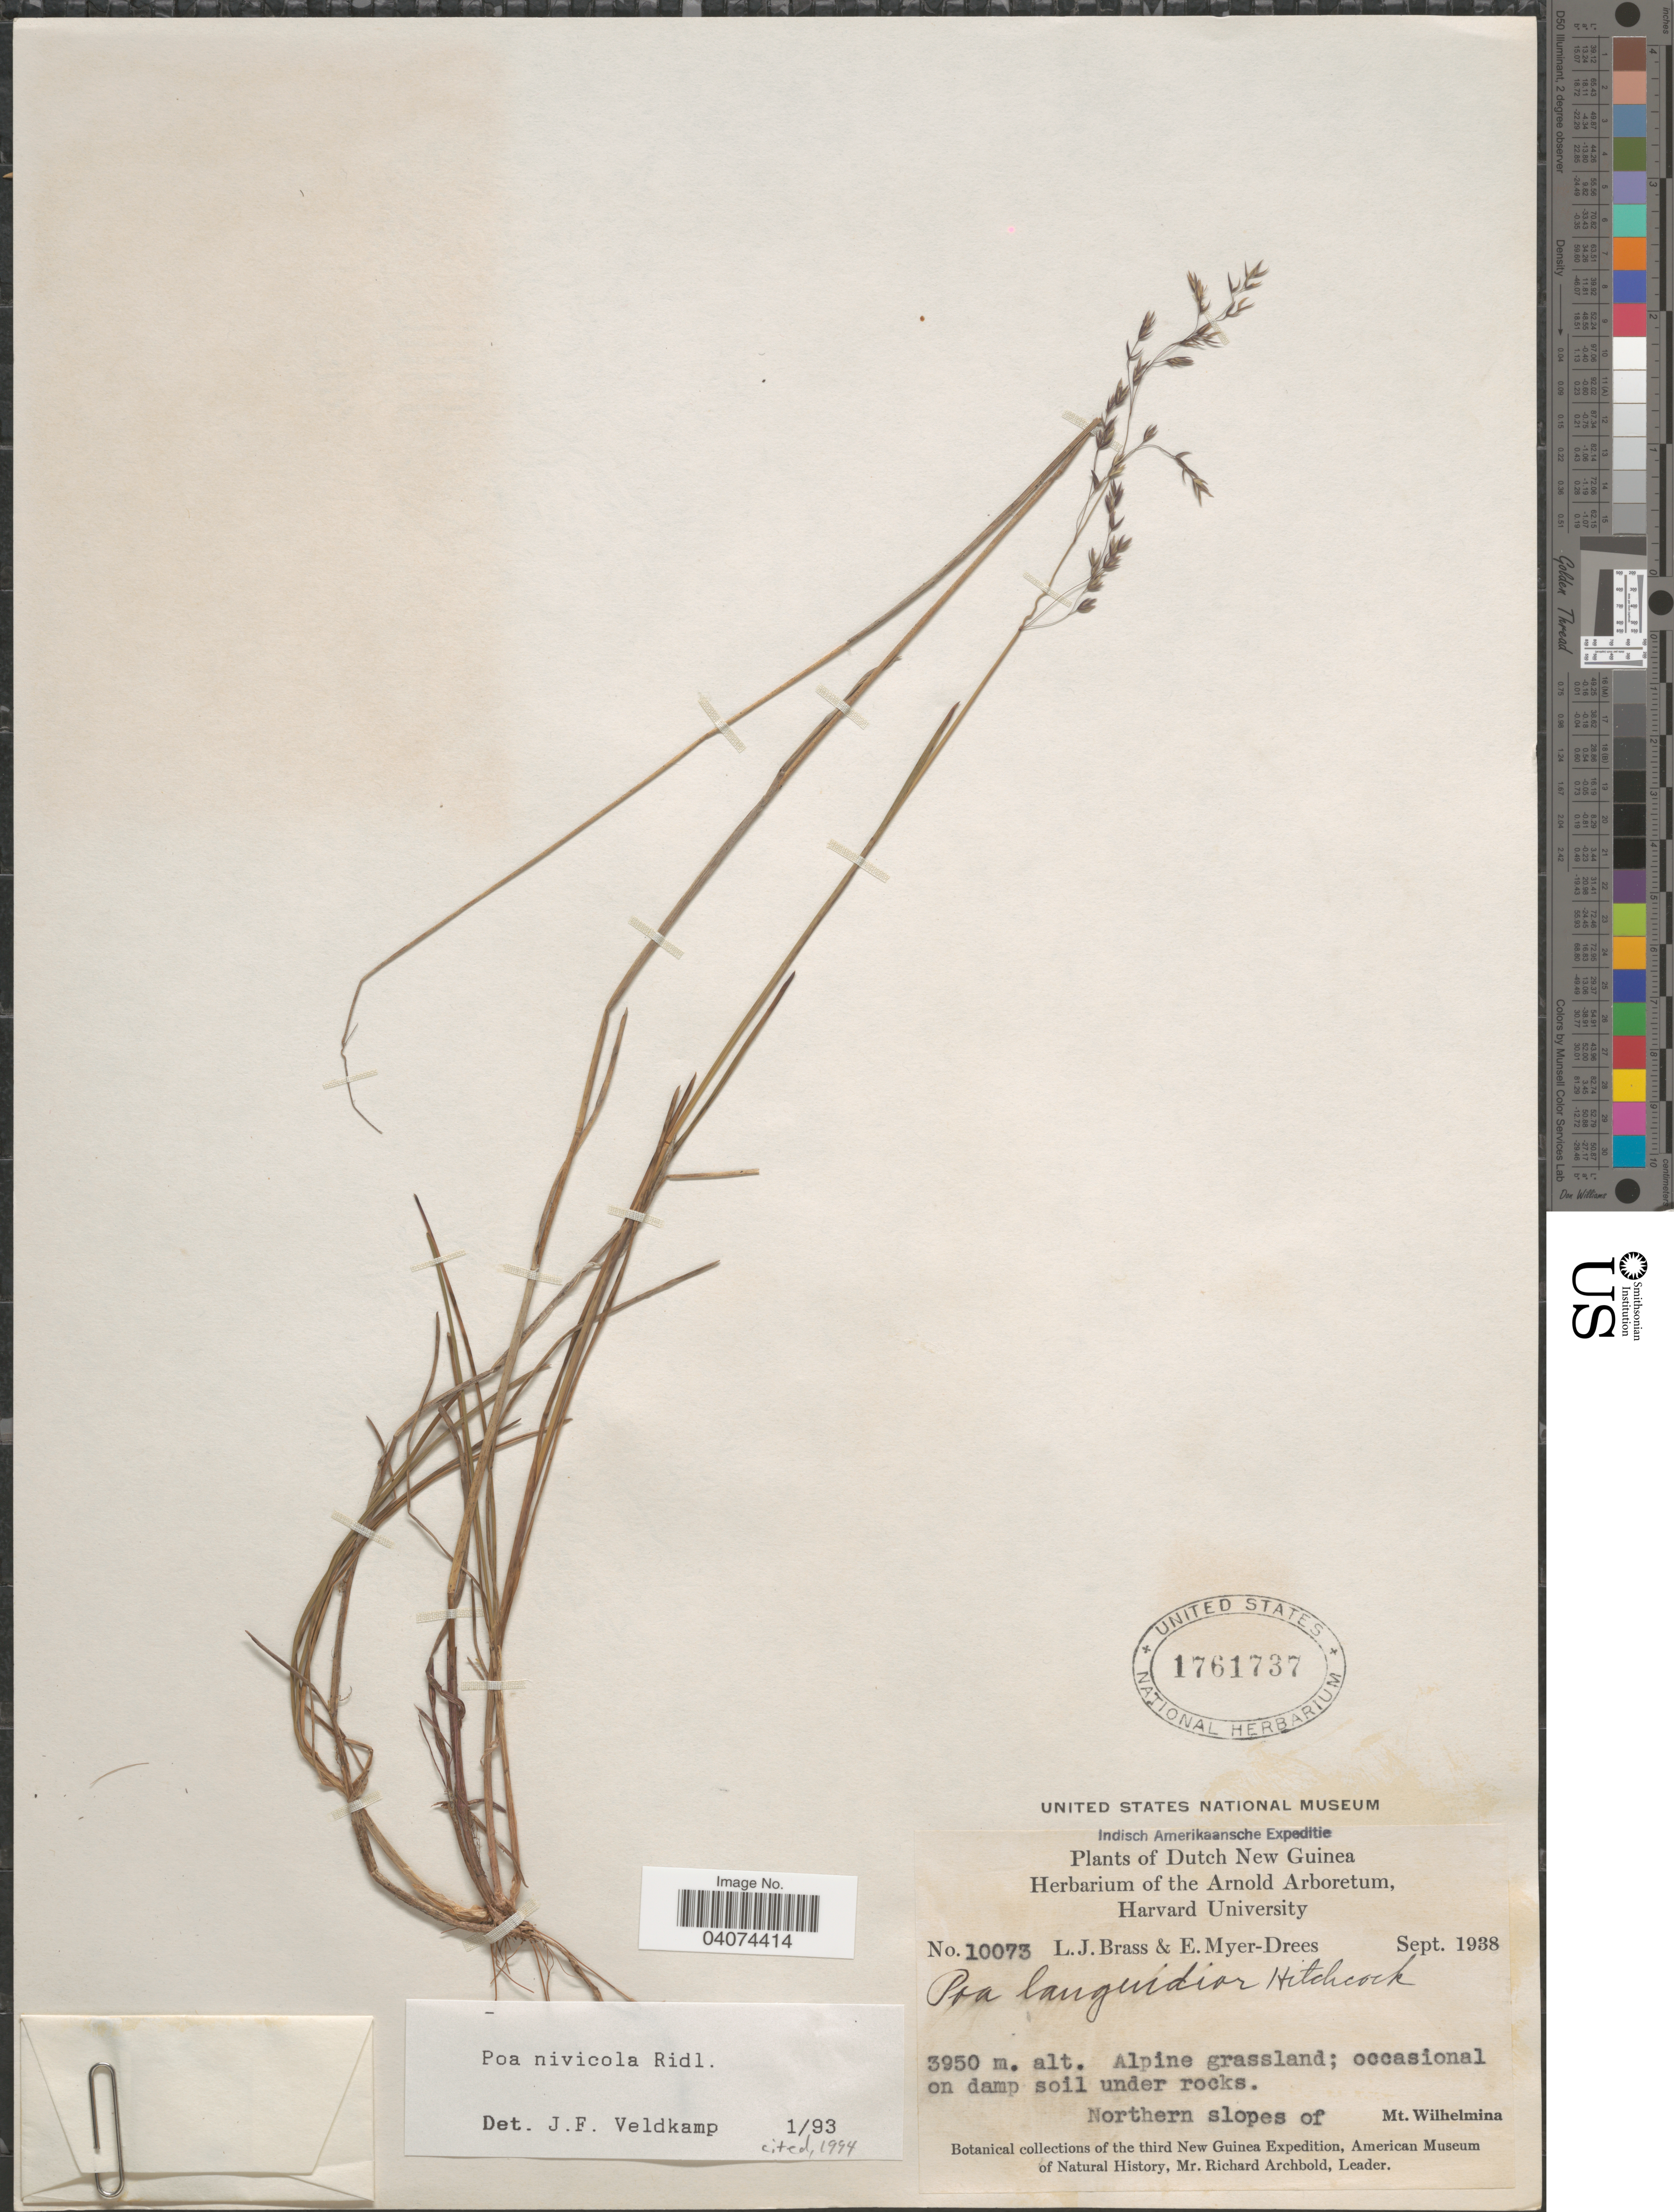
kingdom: Plantae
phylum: Tracheophyta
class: Liliopsida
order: Poales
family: Poaceae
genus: Poa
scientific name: Poa nivicola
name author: Ridl.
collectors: L. J. Brass & E. Myer-Drees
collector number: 10073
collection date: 1938-09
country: Indonesia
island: New Guinea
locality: Indisch Amerikaansche Expeditie. Dutch New Guinea. Northern slopes of Mt. Wilhelmina. The third New Guinea Expedition.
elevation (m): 3950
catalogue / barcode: US 1761737